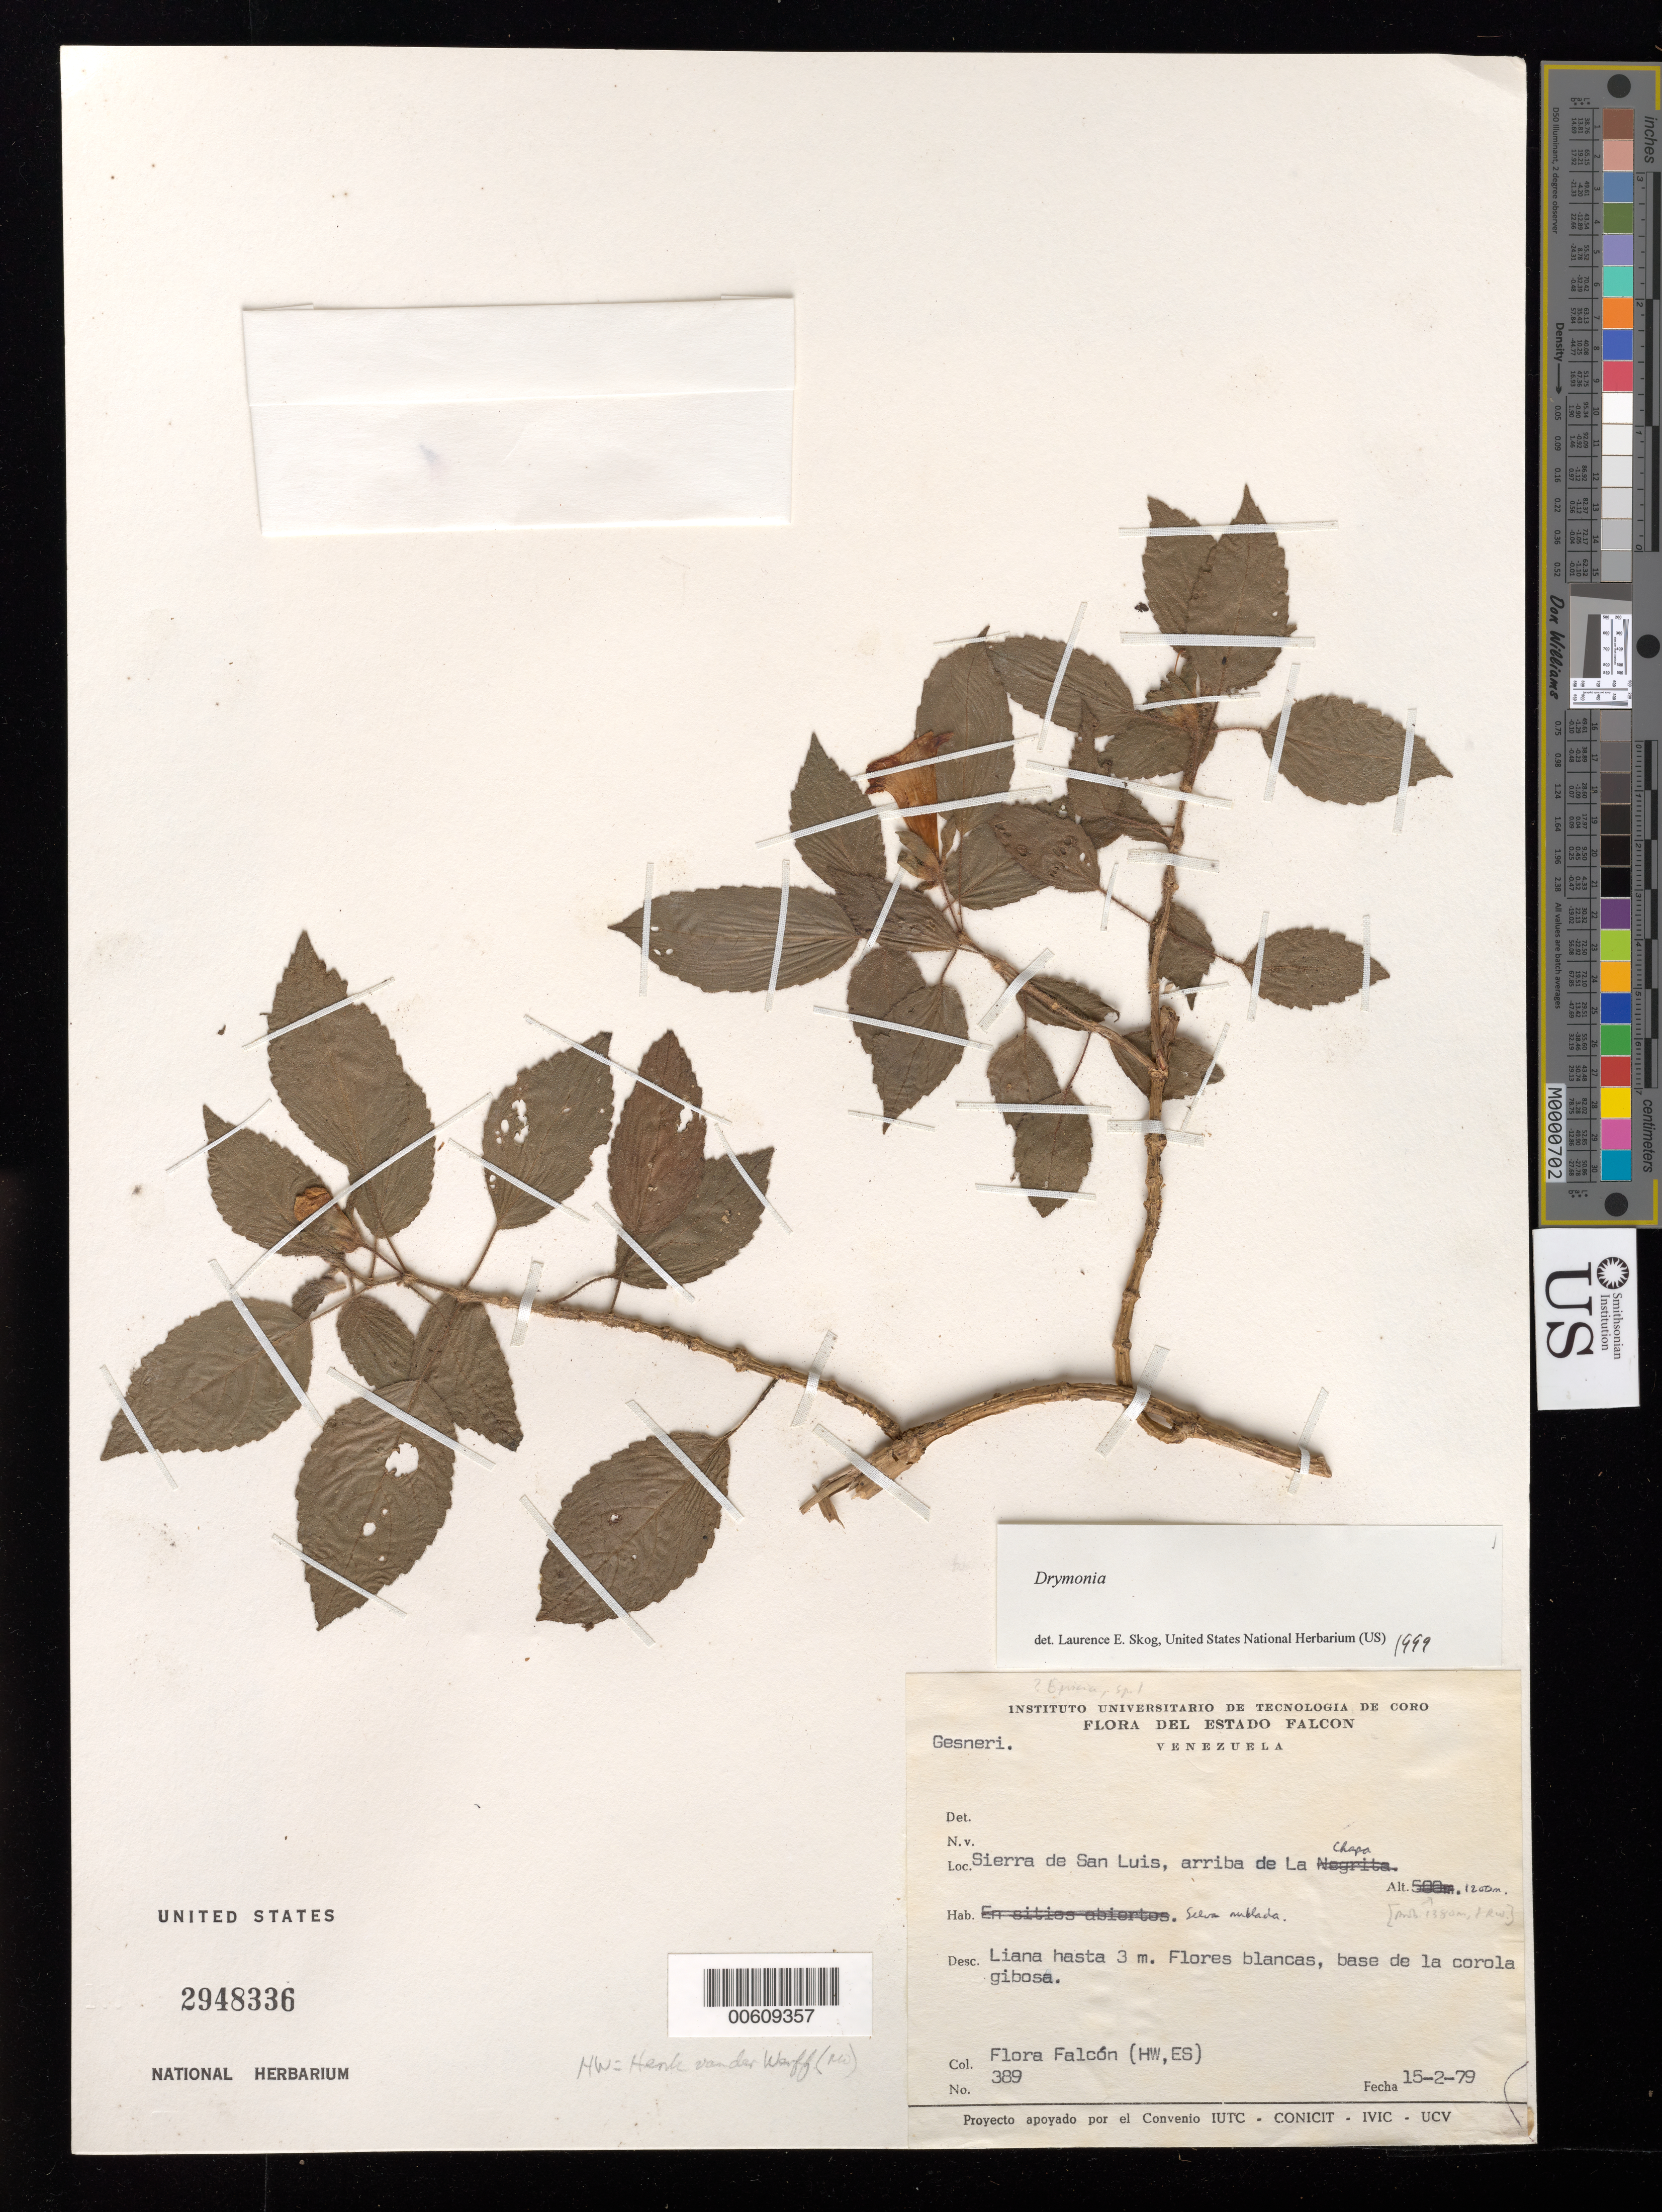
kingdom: Plantae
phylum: Tracheophyta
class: Magnoliopsida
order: Lamiales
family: Gesneriaceae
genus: Drymonia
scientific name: Drymonia sp.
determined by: Skog, Laurence E.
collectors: Flora Falcón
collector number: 389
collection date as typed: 15 Feb 1979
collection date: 1979-02-15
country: Venezuela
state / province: Falcón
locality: Sierra de San Luis, arriba de La Chapa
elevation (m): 1200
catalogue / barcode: US 2948336